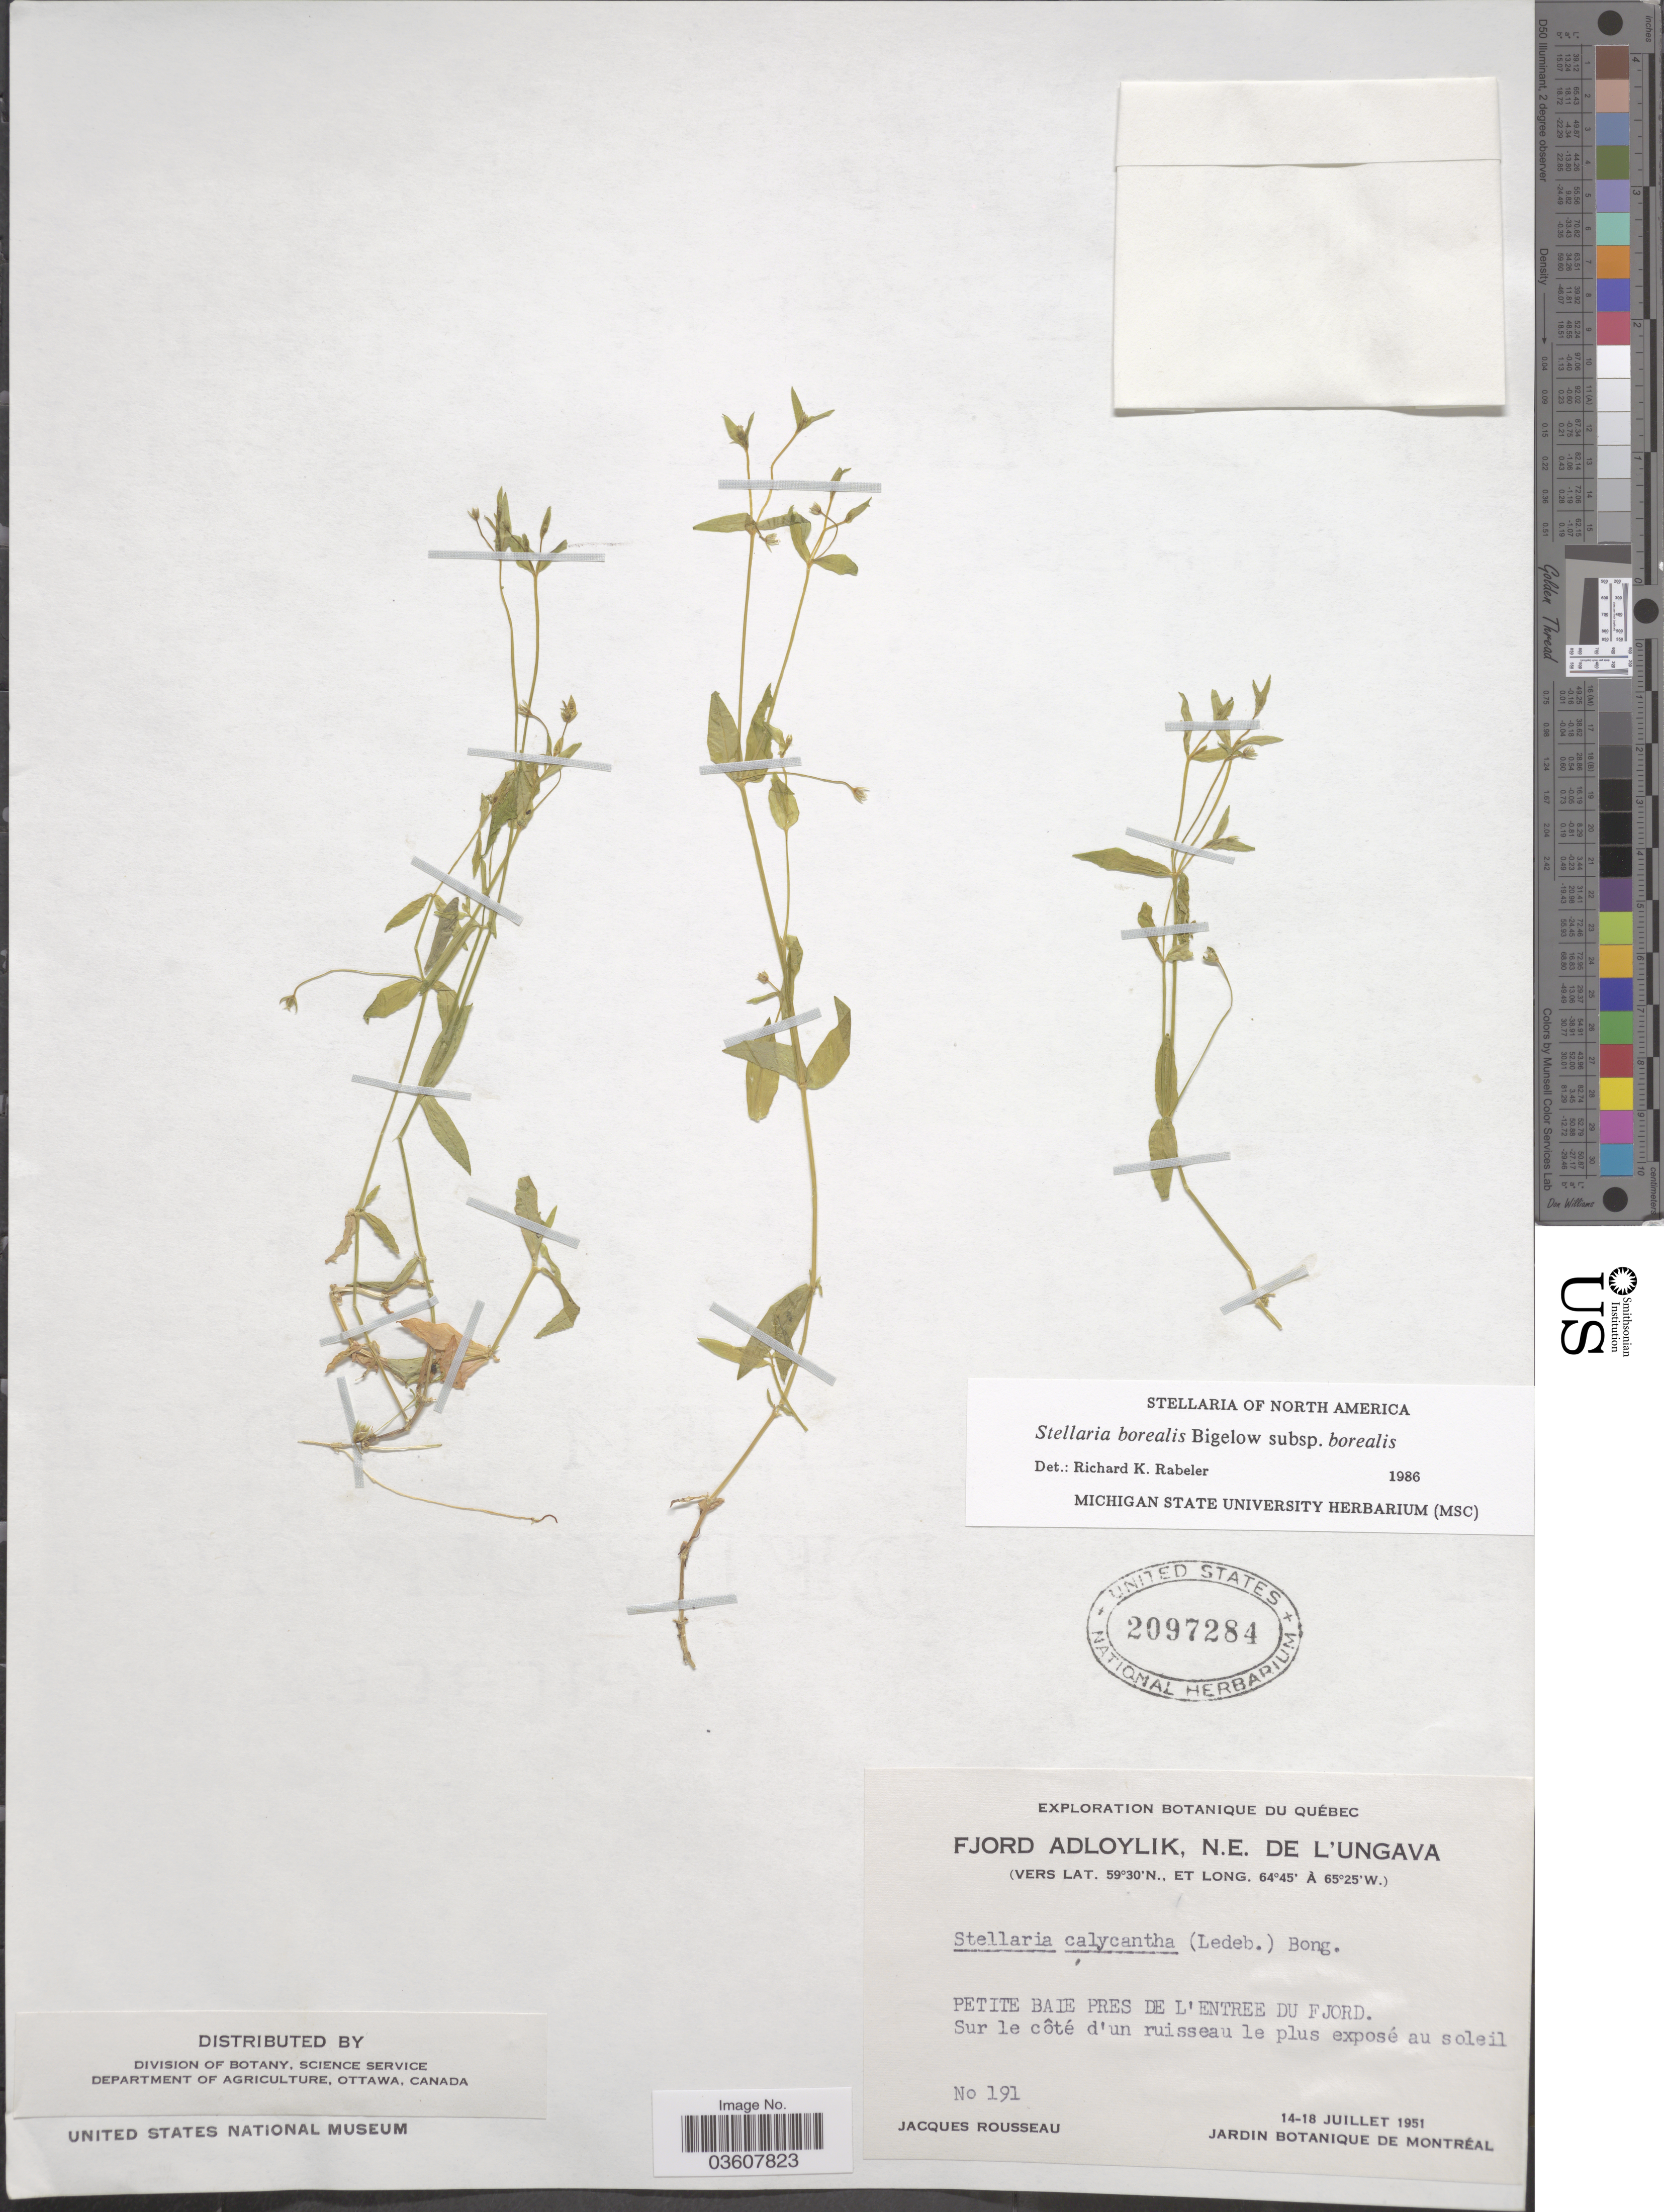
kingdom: Plantae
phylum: Tracheophyta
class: Magnoliopsida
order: Caryophyllales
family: Caryophyllaceae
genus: Stellaria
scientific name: Stellaria borealis subsp. borealis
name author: Bigelow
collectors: J. Rousseau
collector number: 191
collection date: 1951-07-14/1951-07-18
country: Canada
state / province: Quebec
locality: Fjord Adloylik, N.E. de L'Ungava. Petite baie pres de l'Entree du Fjord. Sur le côté d'un ruisseau le plus exposé au soleil.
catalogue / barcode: US 2097284